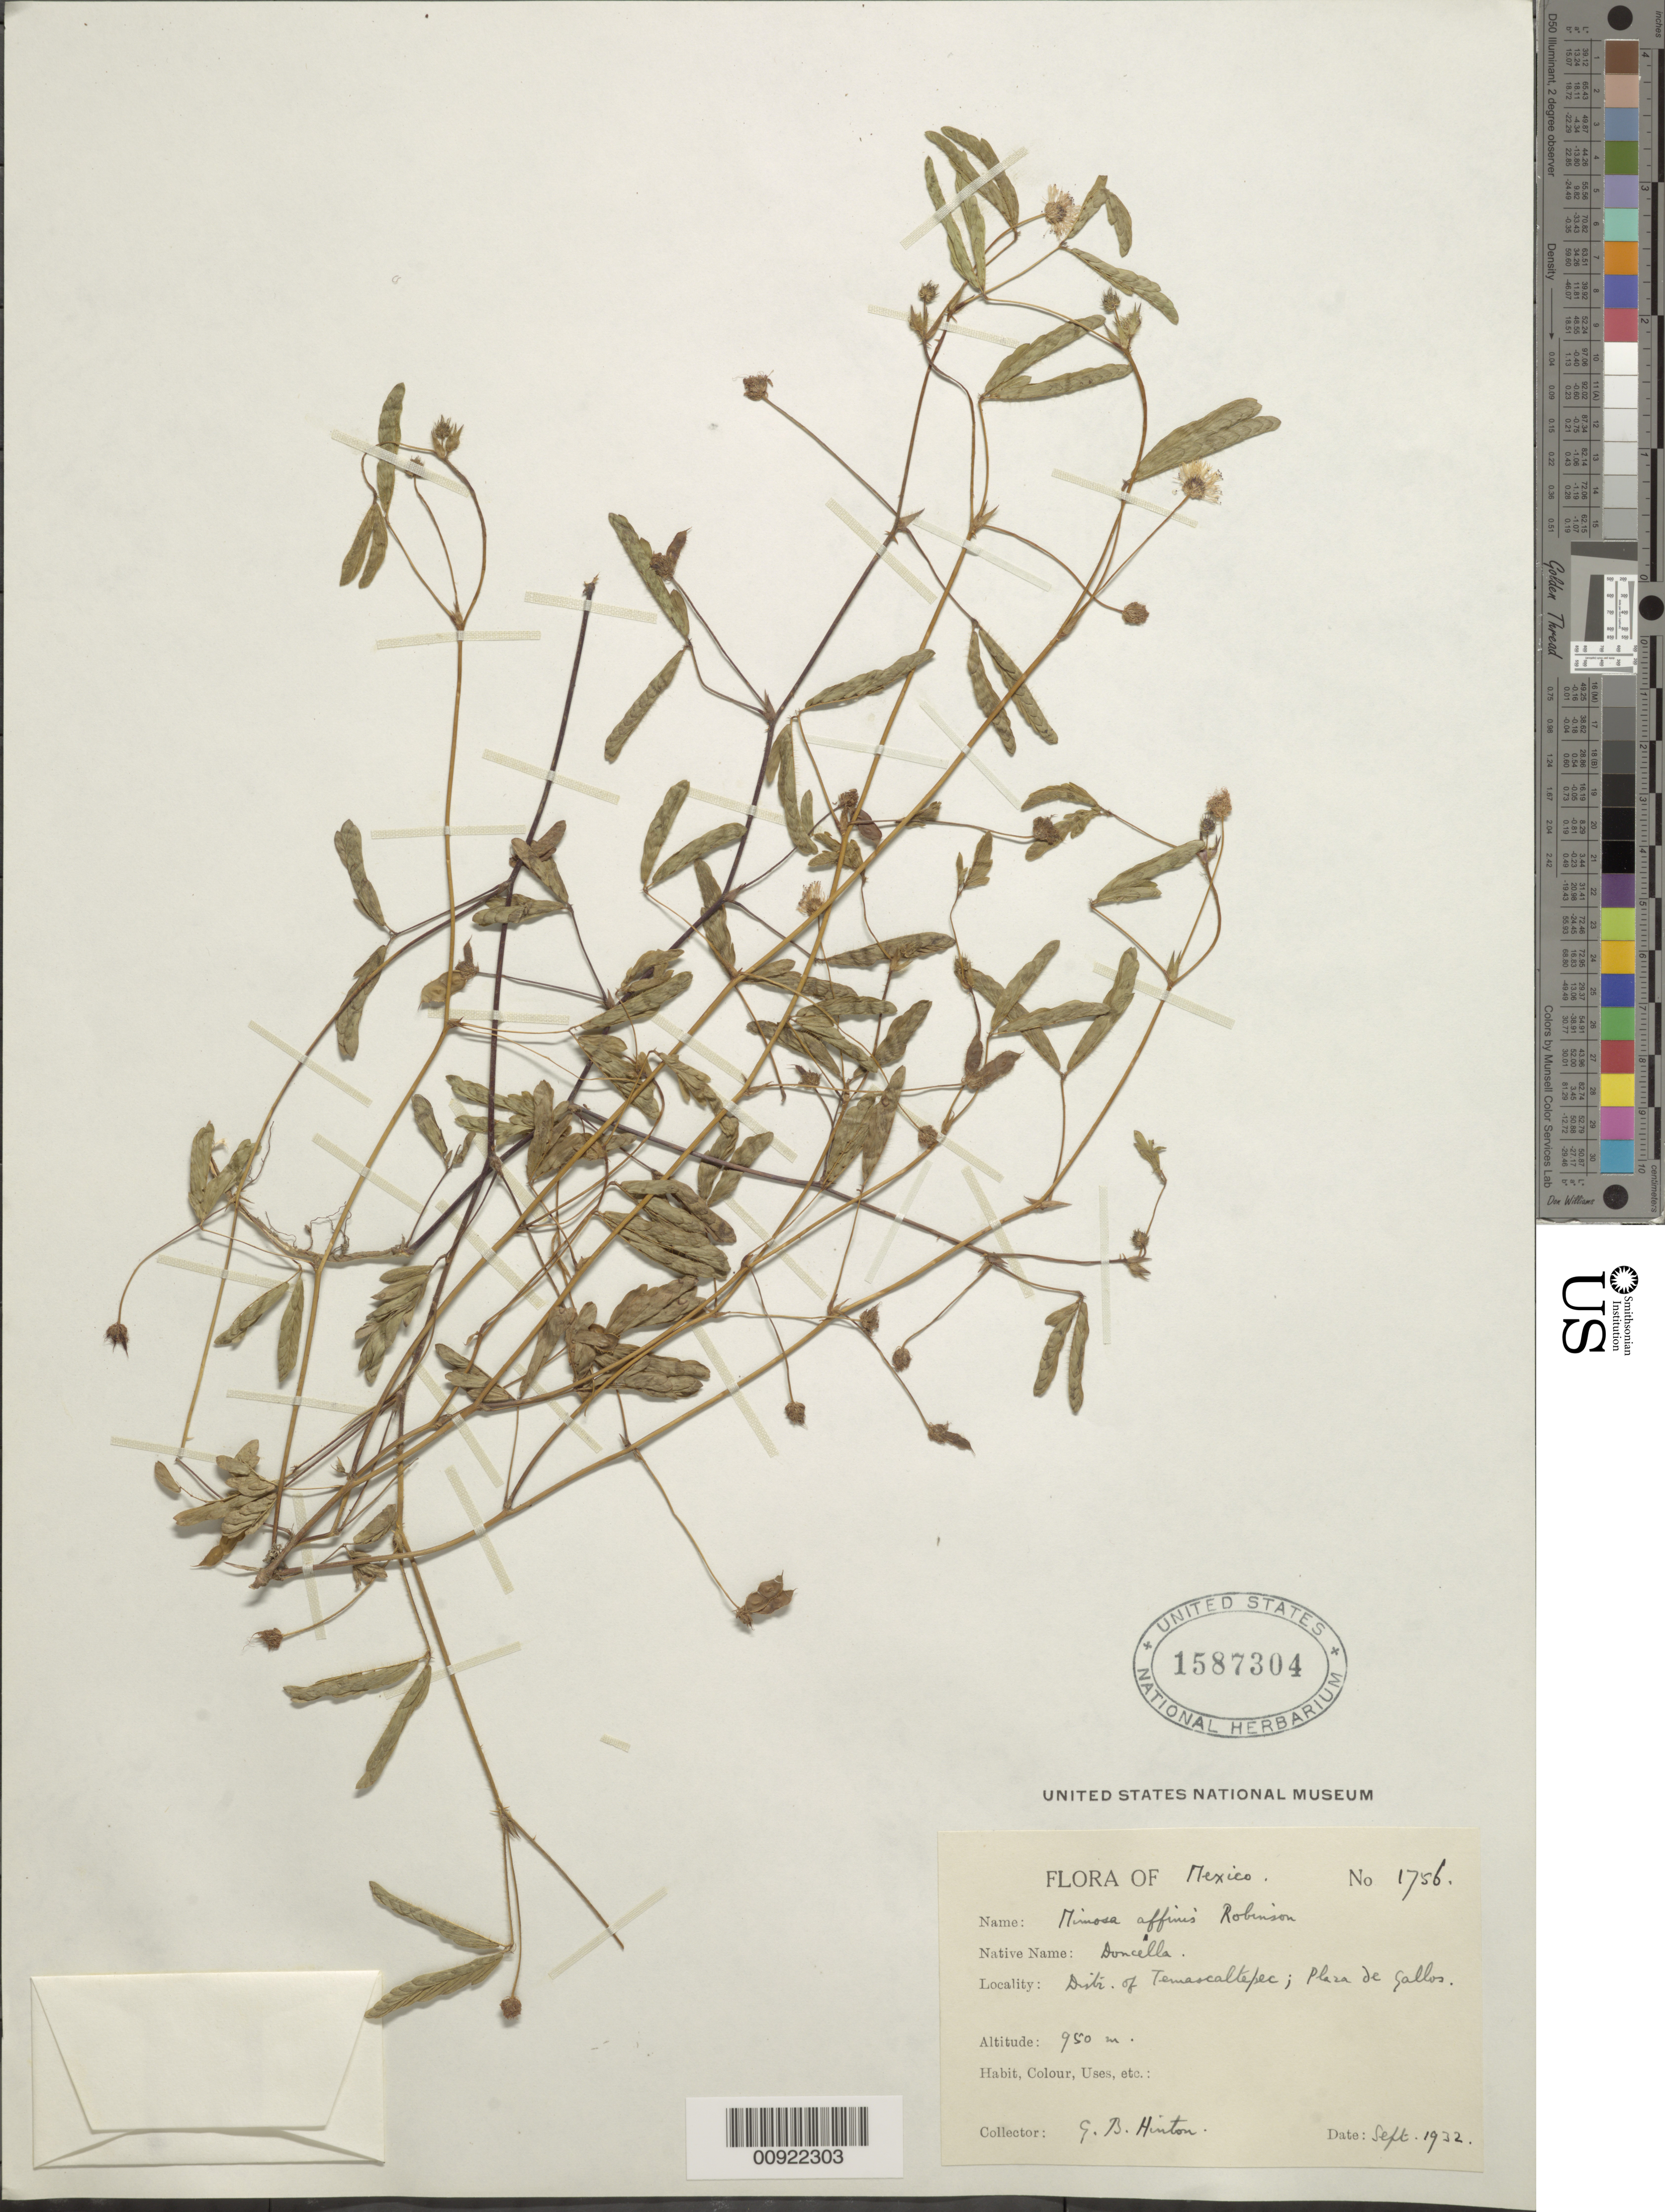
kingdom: Plantae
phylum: Tracheophyta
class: Magnoliopsida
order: Fabales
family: Fabaceae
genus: Mimosa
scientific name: Mimosa affinis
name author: B.L. Rob.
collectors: G. B. Hinton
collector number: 1756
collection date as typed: Sep 1932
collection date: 1932-09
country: Mexico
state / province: México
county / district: Temascaltepec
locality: State of Mexico: District of Temascaltepec: Plaza de Gallos.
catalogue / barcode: US 1587304